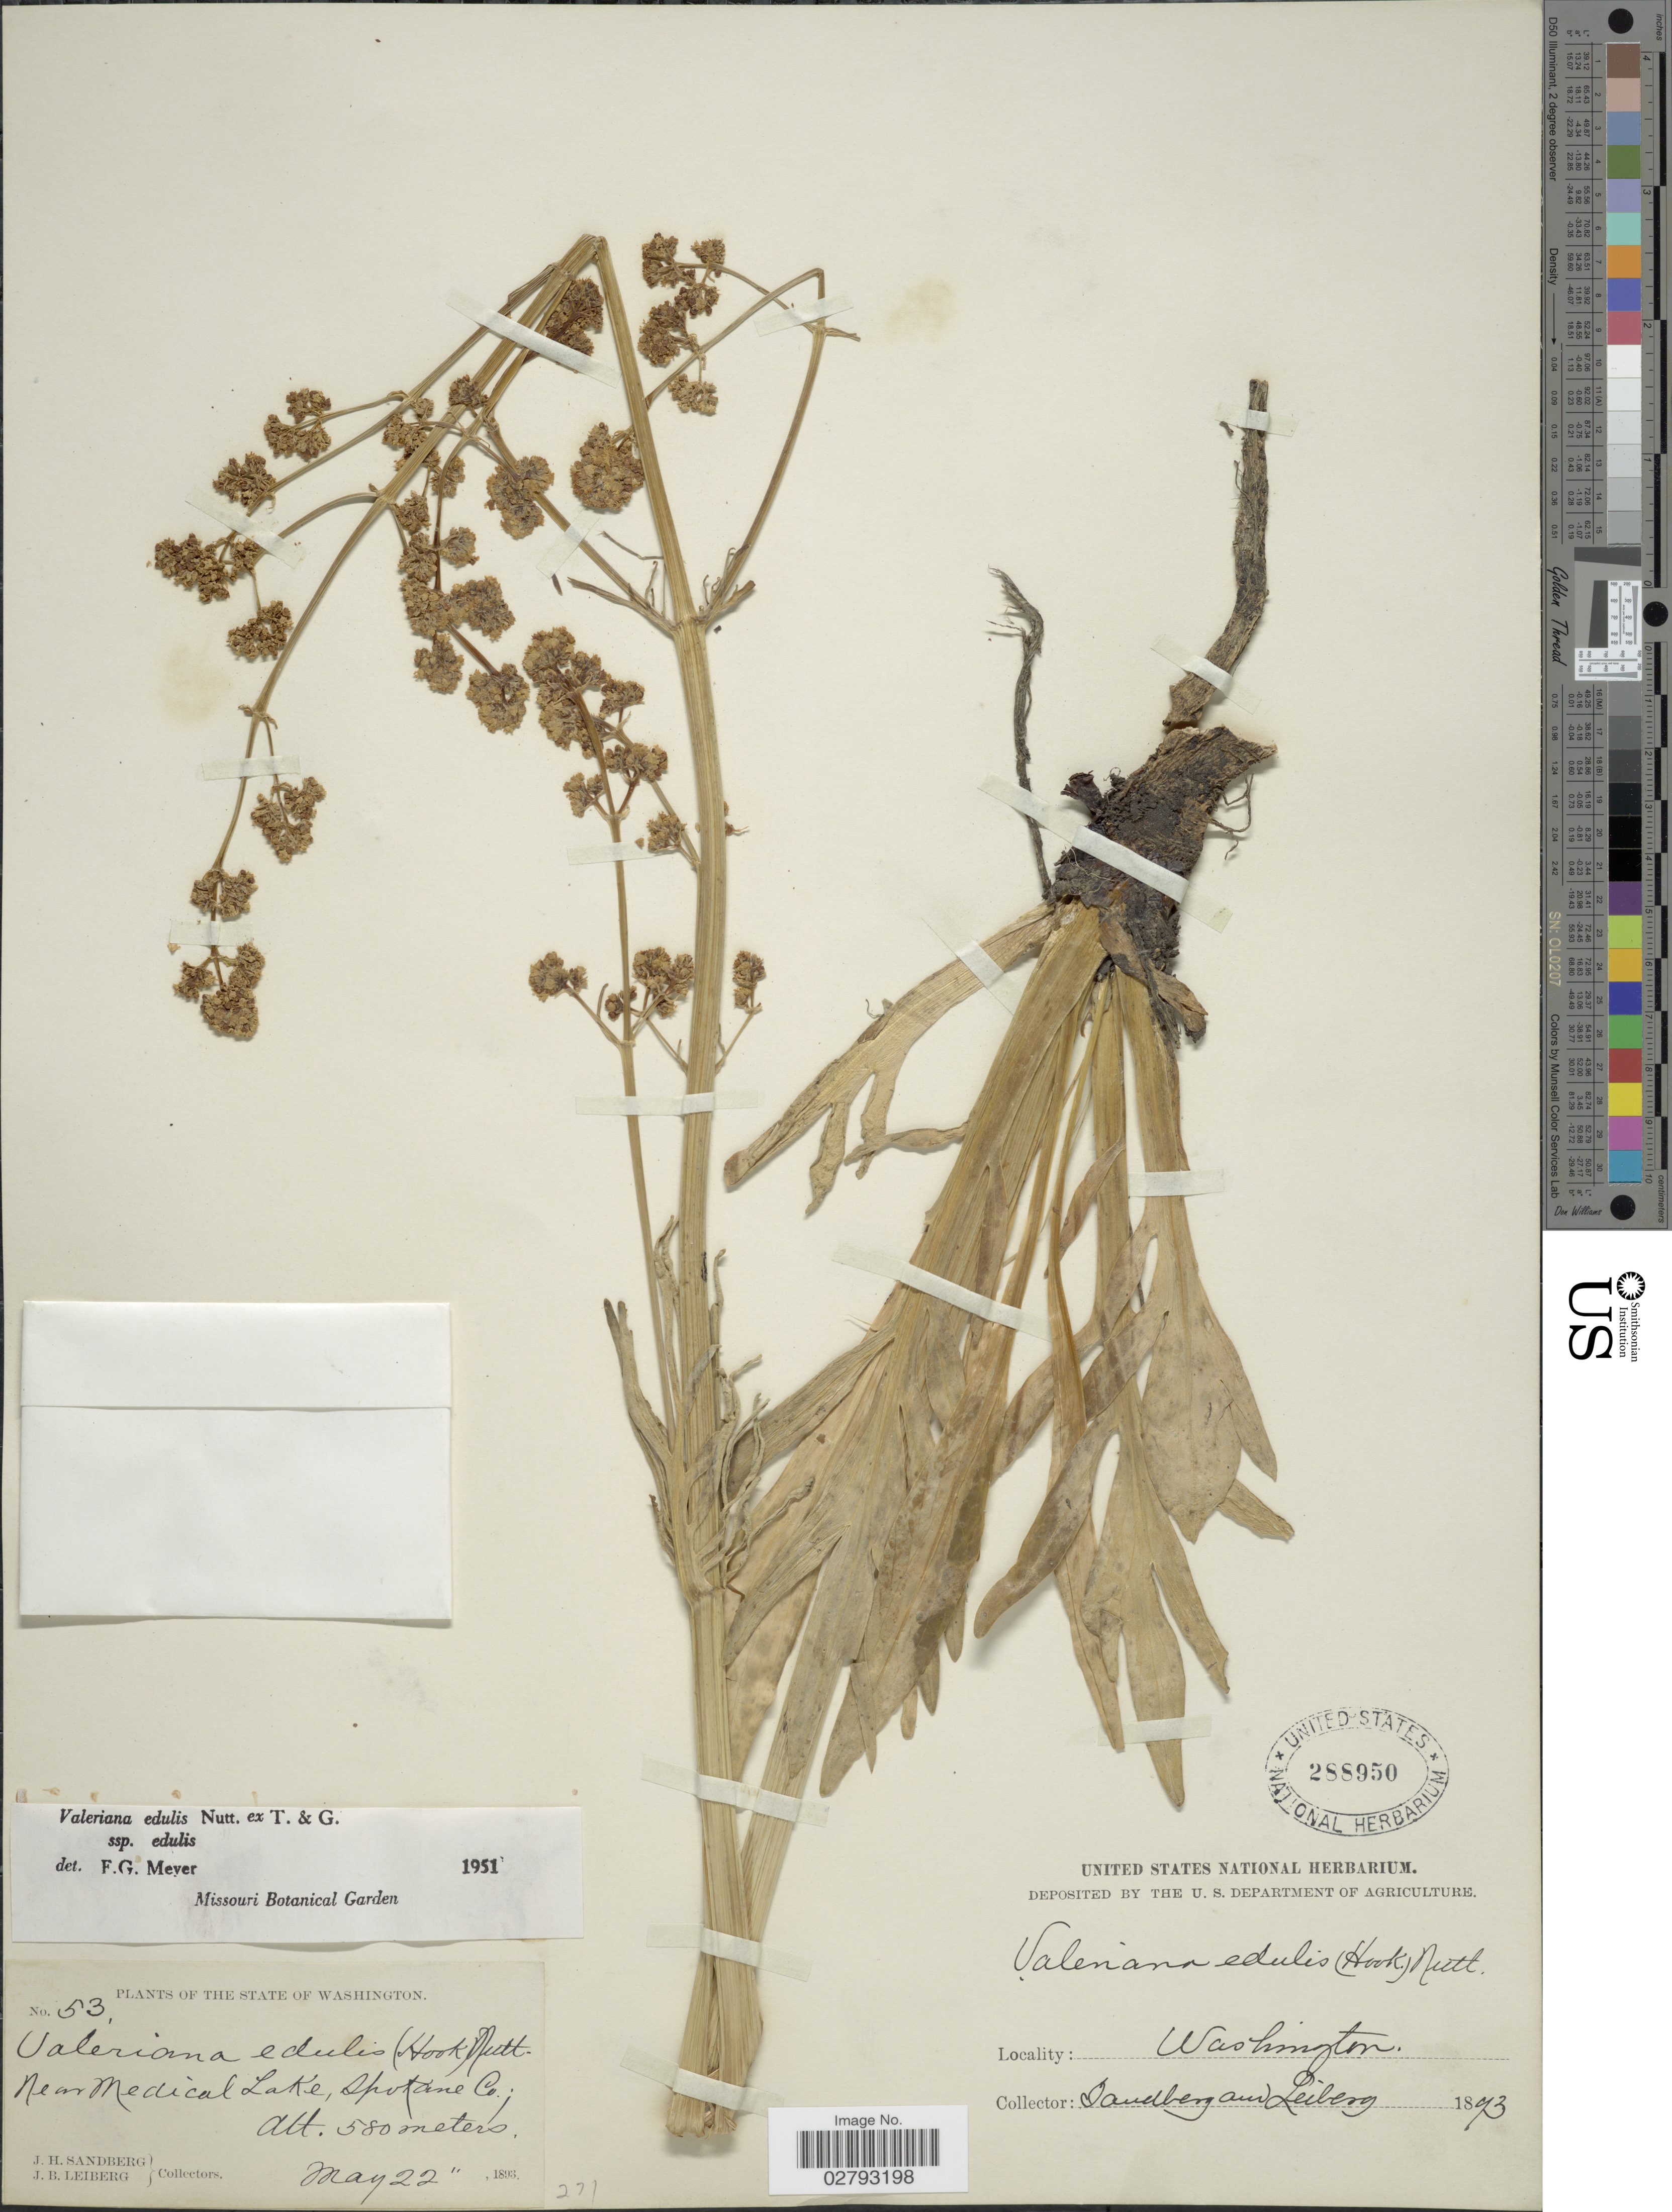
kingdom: Plantae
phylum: Tracheophyta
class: Magnoliopsida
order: Dipsacales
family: Caprifoliaceae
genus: Valeriana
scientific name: Valeriana edulis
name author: Nutt.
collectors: J. H. Sandberg & J. B. Leiberg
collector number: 53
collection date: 1893-05-22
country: United States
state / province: Washington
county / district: Spokane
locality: Near Medical Lake, Spokane Co.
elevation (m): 580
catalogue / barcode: US 288950